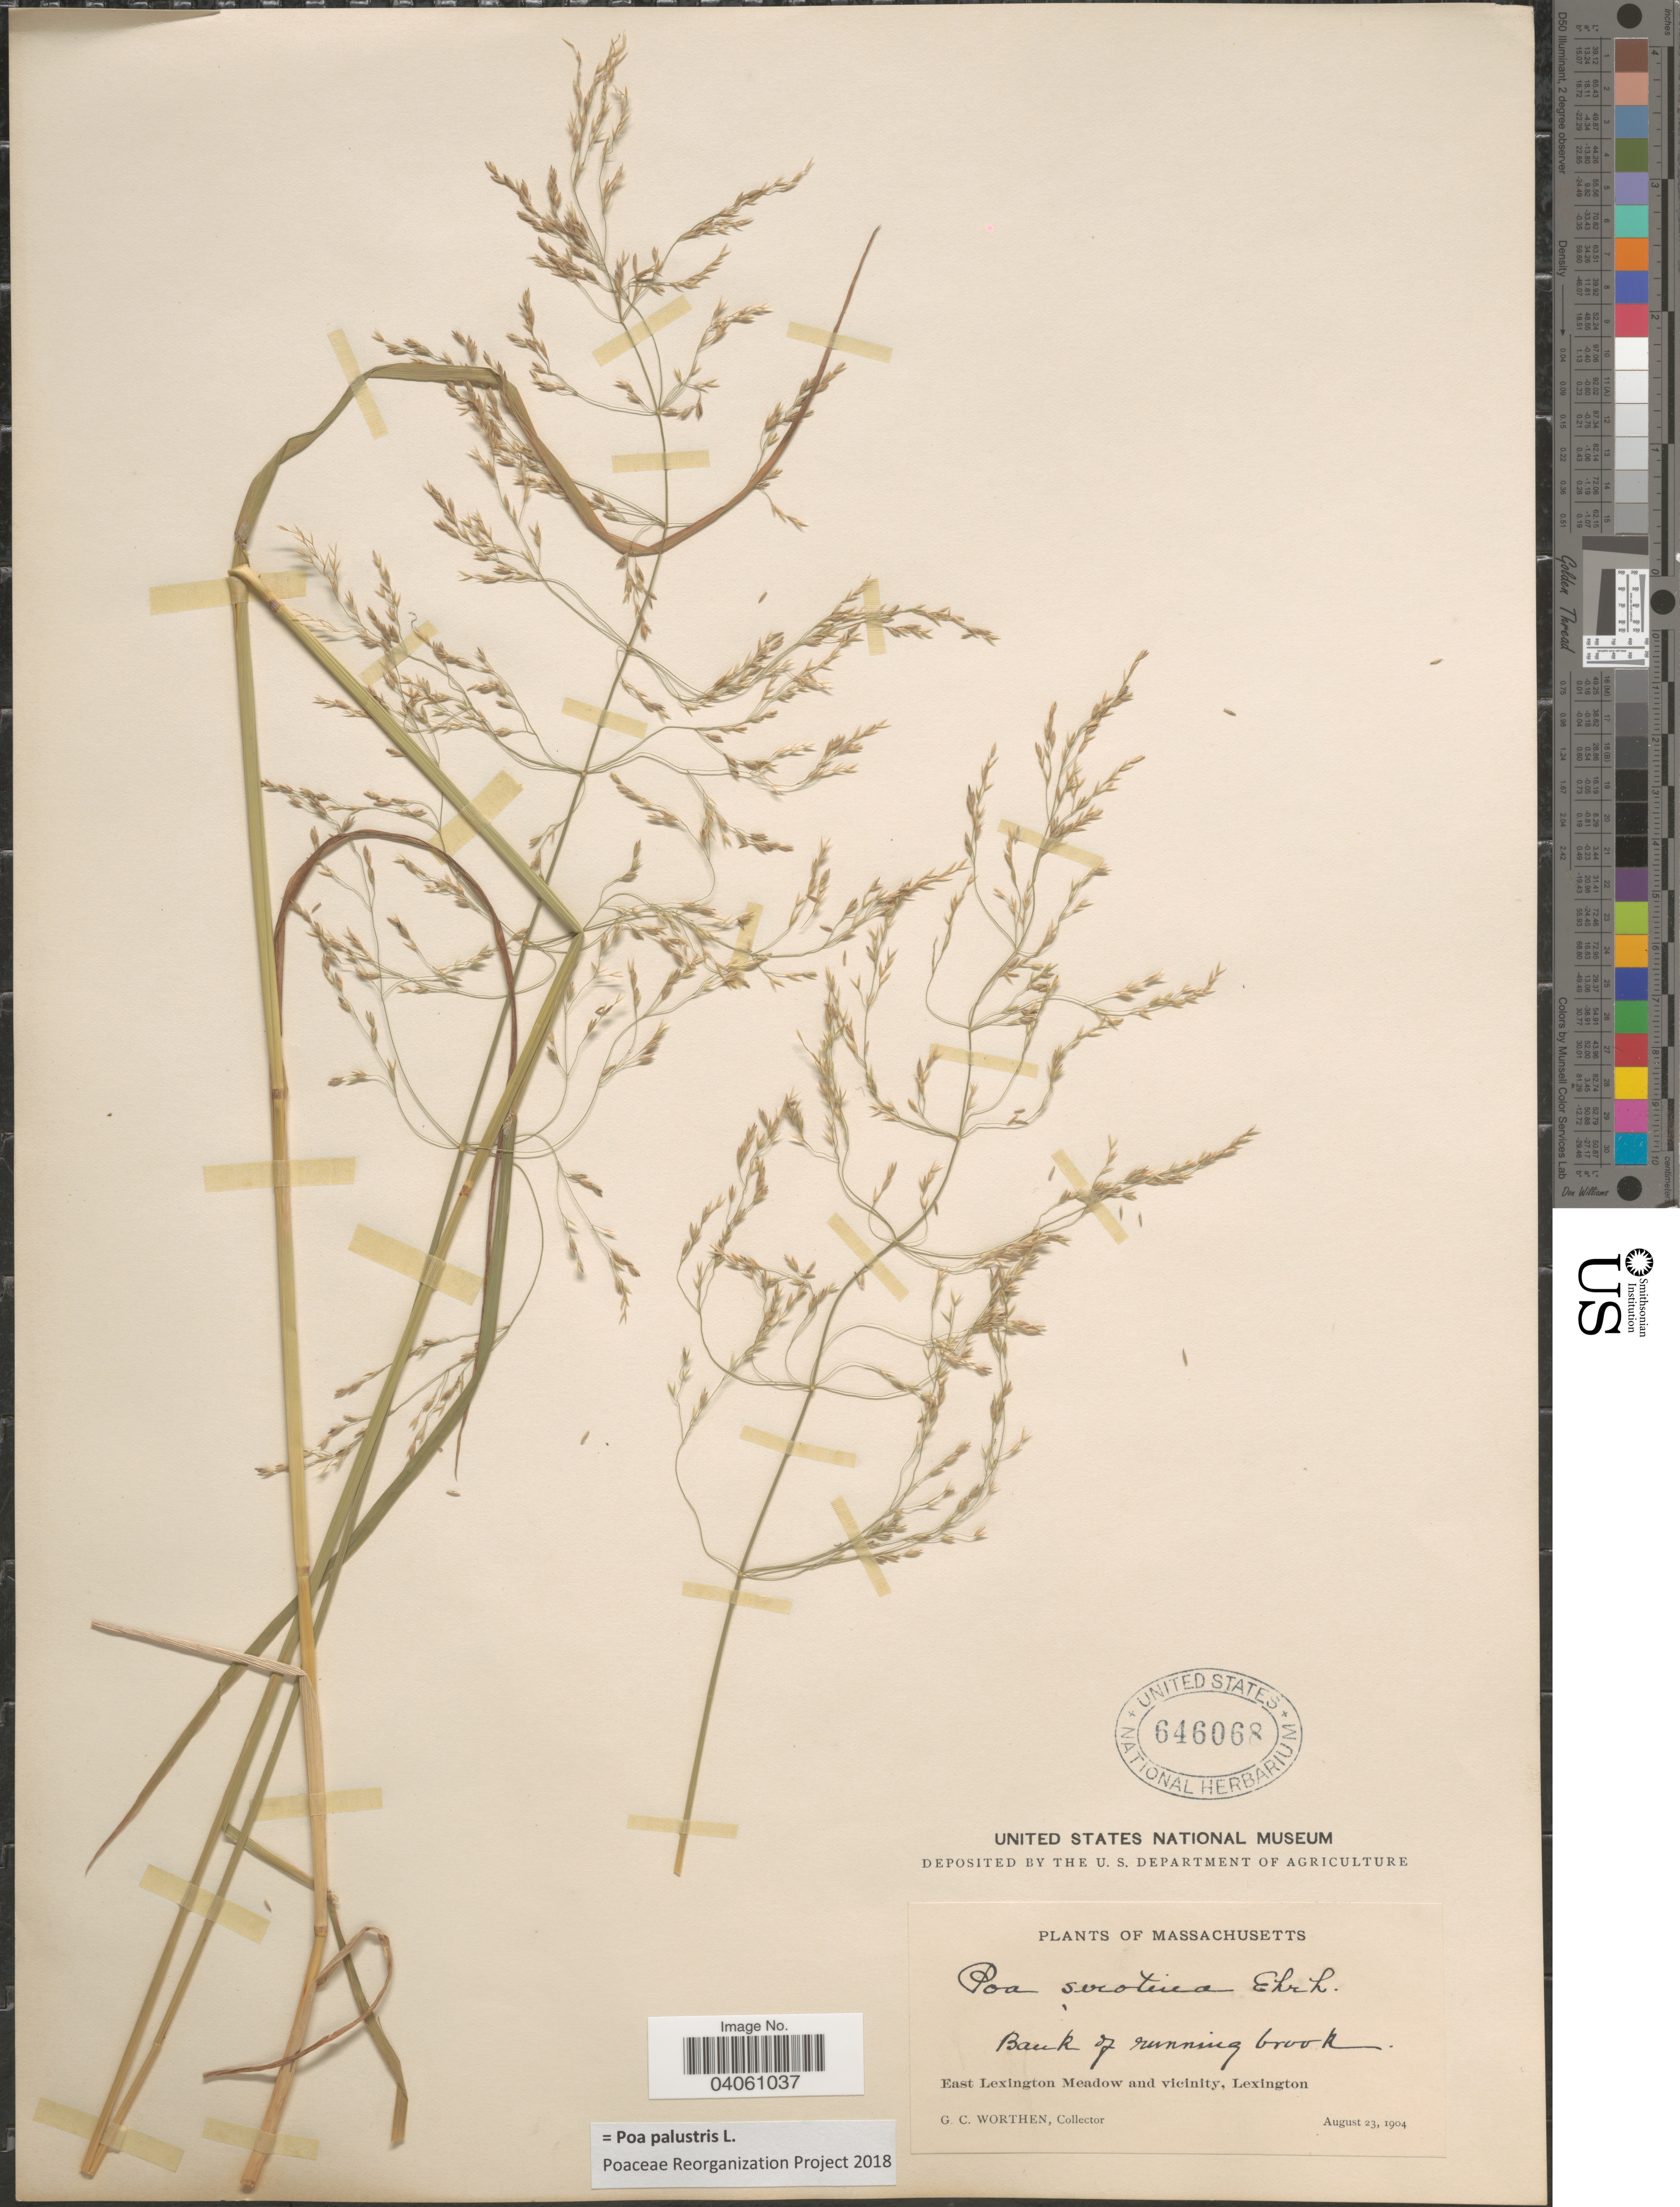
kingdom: Plantae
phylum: Tracheophyta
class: Liliopsida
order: Poales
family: Poaceae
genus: Poa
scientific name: Poa palustris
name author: L.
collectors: G. Worthen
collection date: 1904-08-23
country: United States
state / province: Massachusetts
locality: Bank of running brook. East Lexington Meadow and vicinity, Lexington.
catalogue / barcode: US 646068